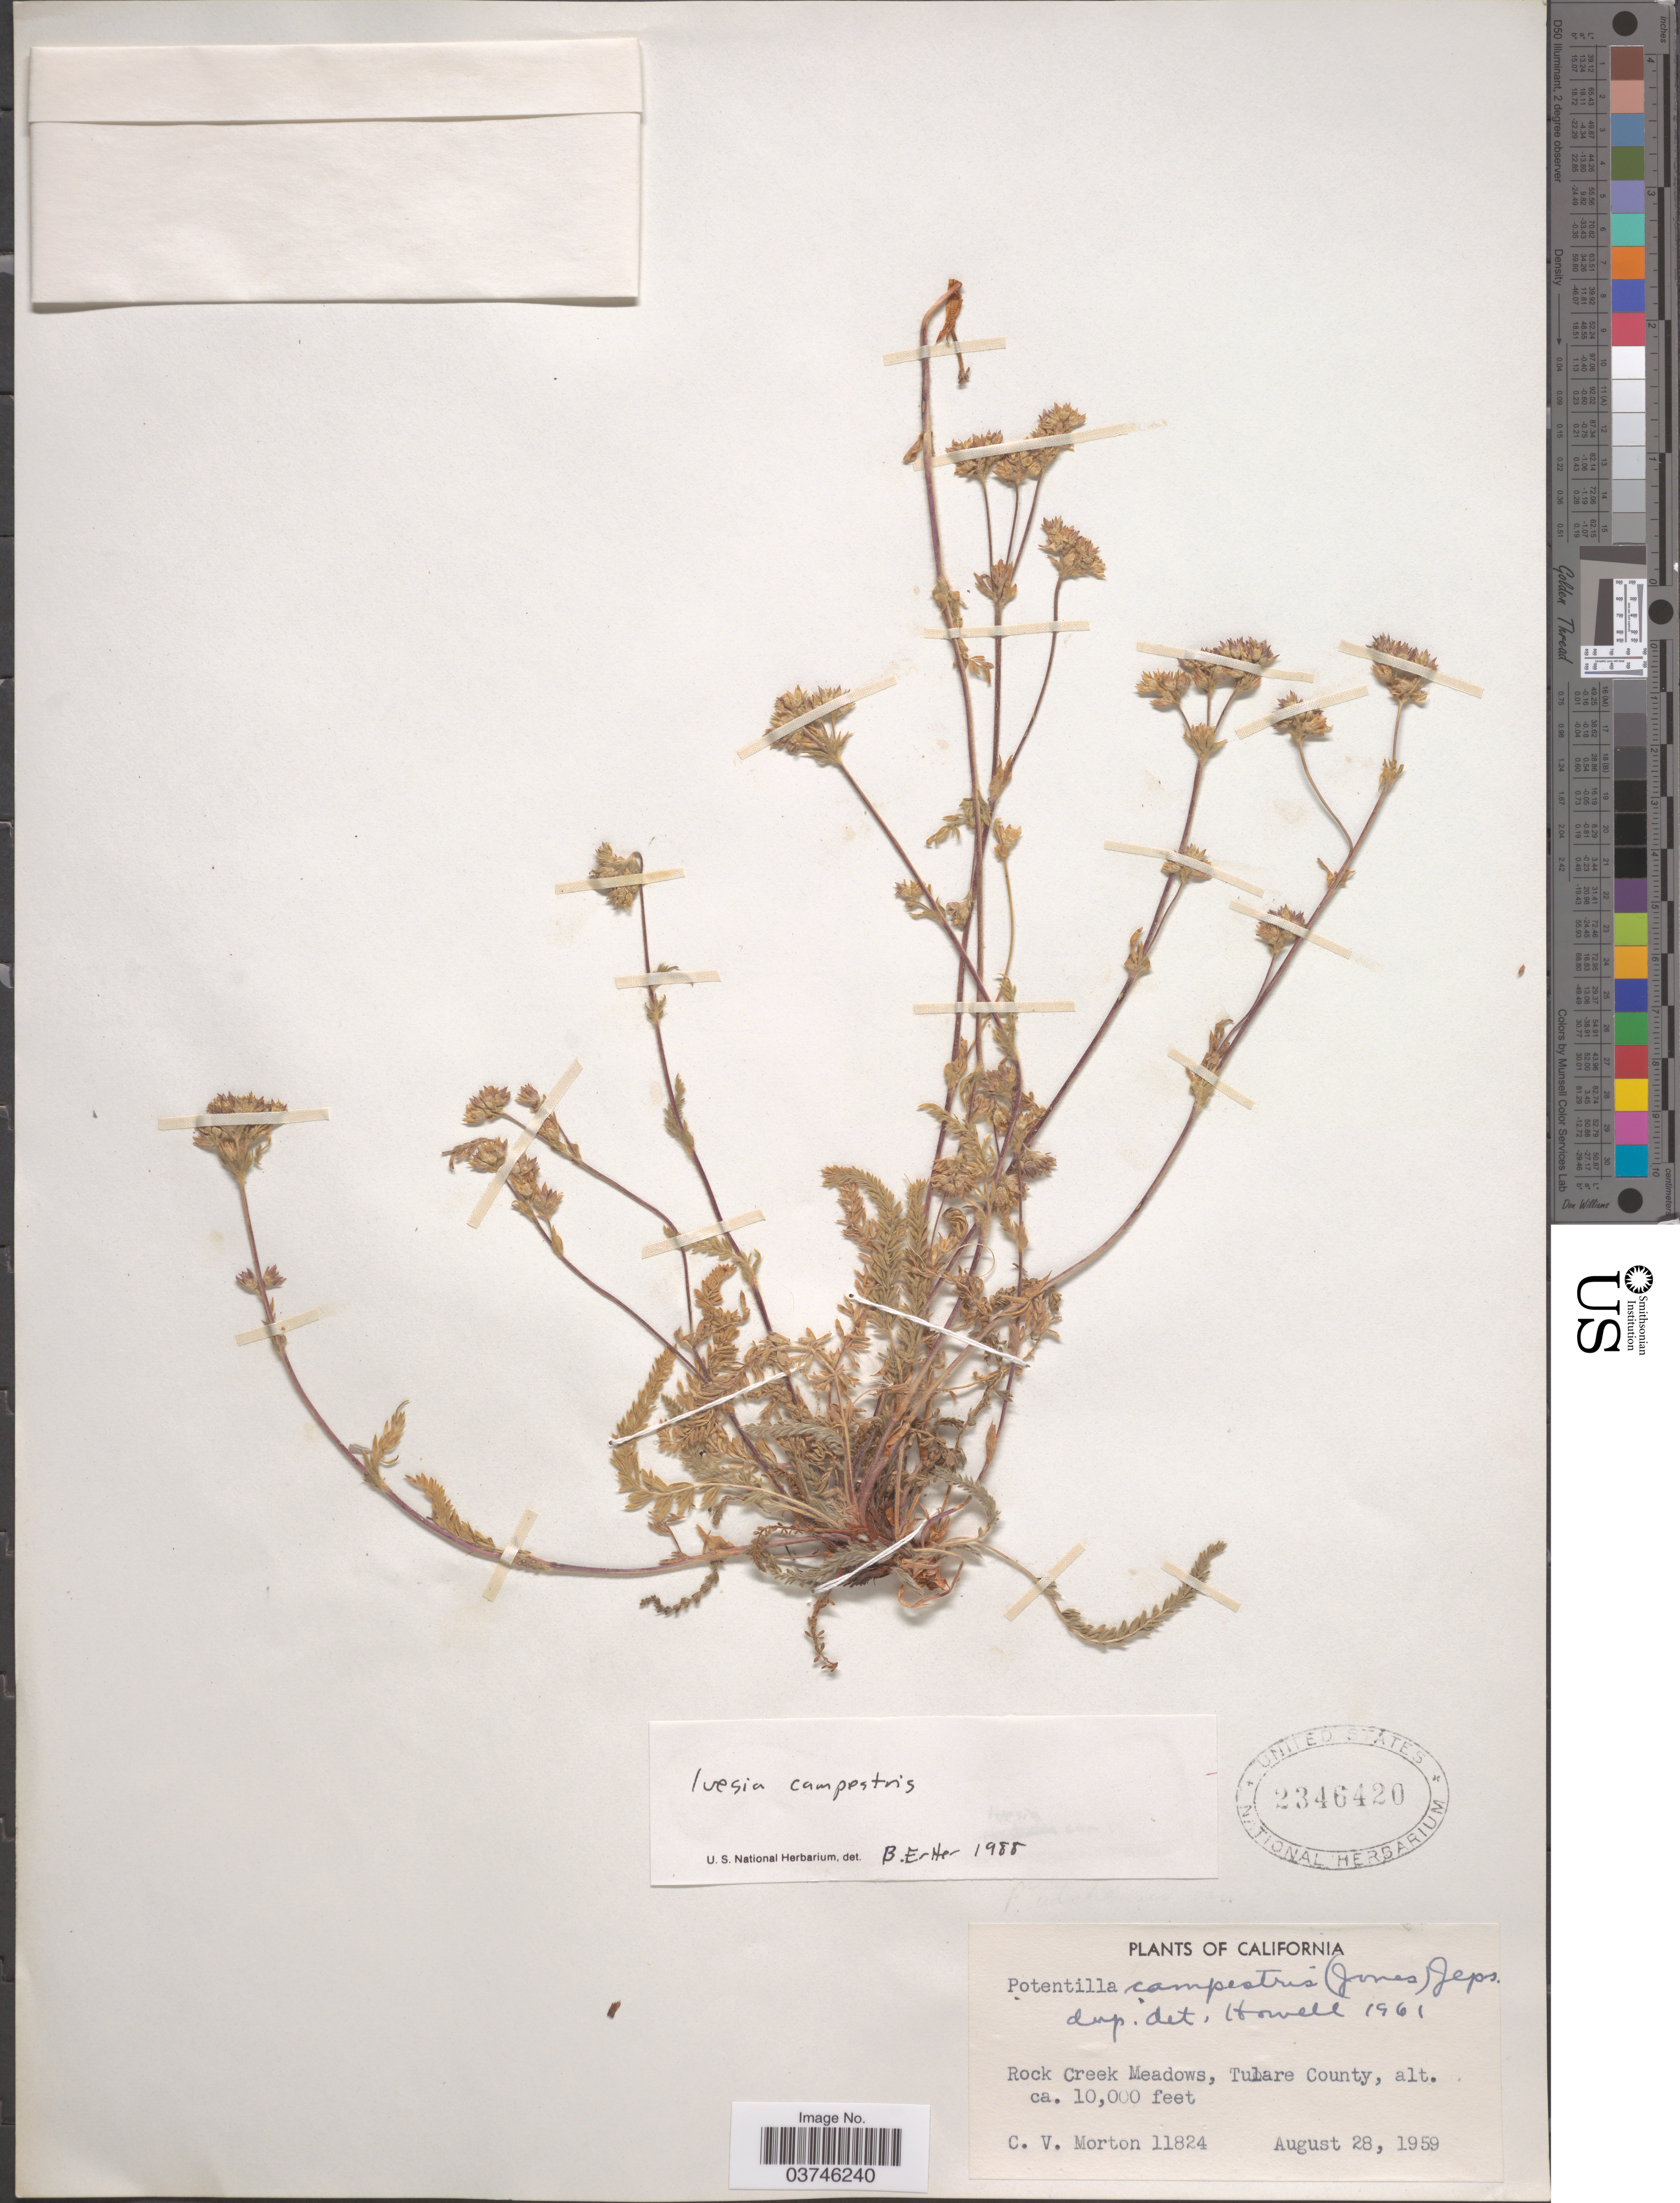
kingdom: Plantae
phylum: Tracheophyta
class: Magnoliopsida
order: Rosales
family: Rosaceae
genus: Potentilla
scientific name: Potentilla campestris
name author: (M.E. Jones) Jeps.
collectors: C. V. Morton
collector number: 11824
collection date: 1959-08-28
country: United States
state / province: California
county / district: Tulare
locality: Rock Creek Meadows, Tulare County.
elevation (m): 3048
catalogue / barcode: US 2346420